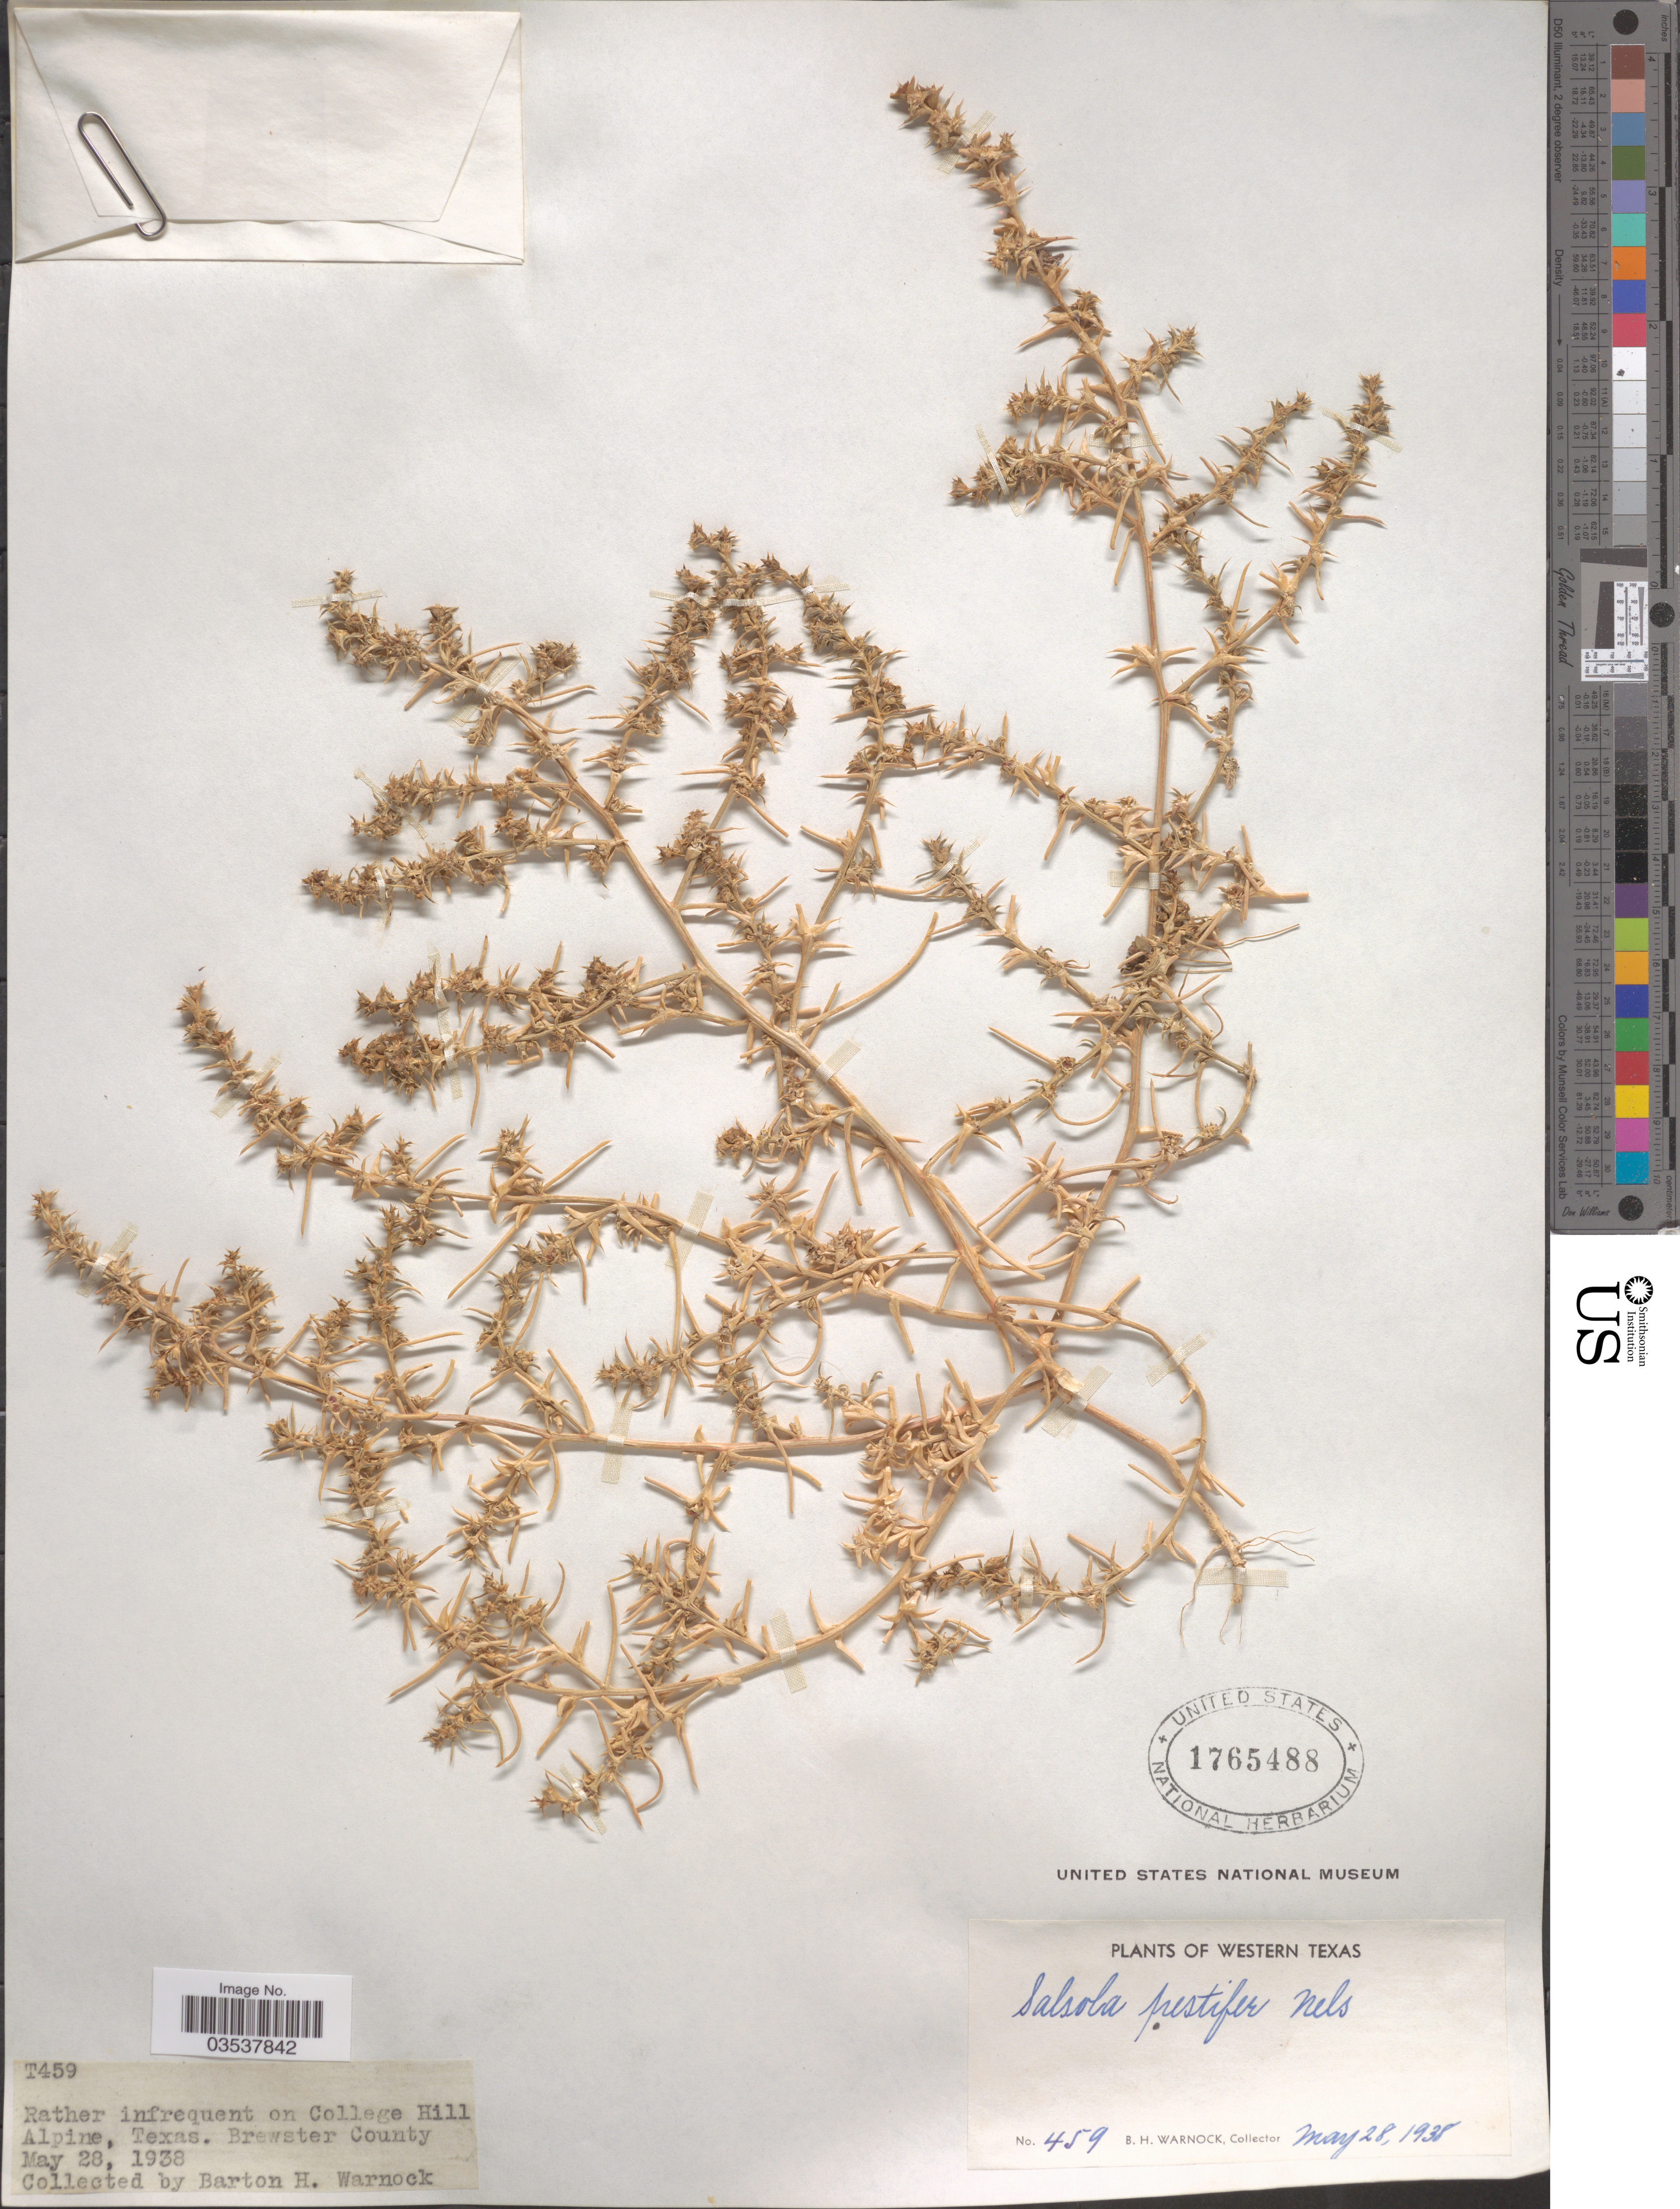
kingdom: Plantae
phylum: Tracheophyta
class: Magnoliopsida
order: Caryophyllales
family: Amaranthaceae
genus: Salsola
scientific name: Salsola pestifer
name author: A. Nelson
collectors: B. H. Warnock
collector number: T459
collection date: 1938-05-28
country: United States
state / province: Texas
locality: Western Texas. College Hill Alpine. Brewster County.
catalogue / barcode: US 1765488